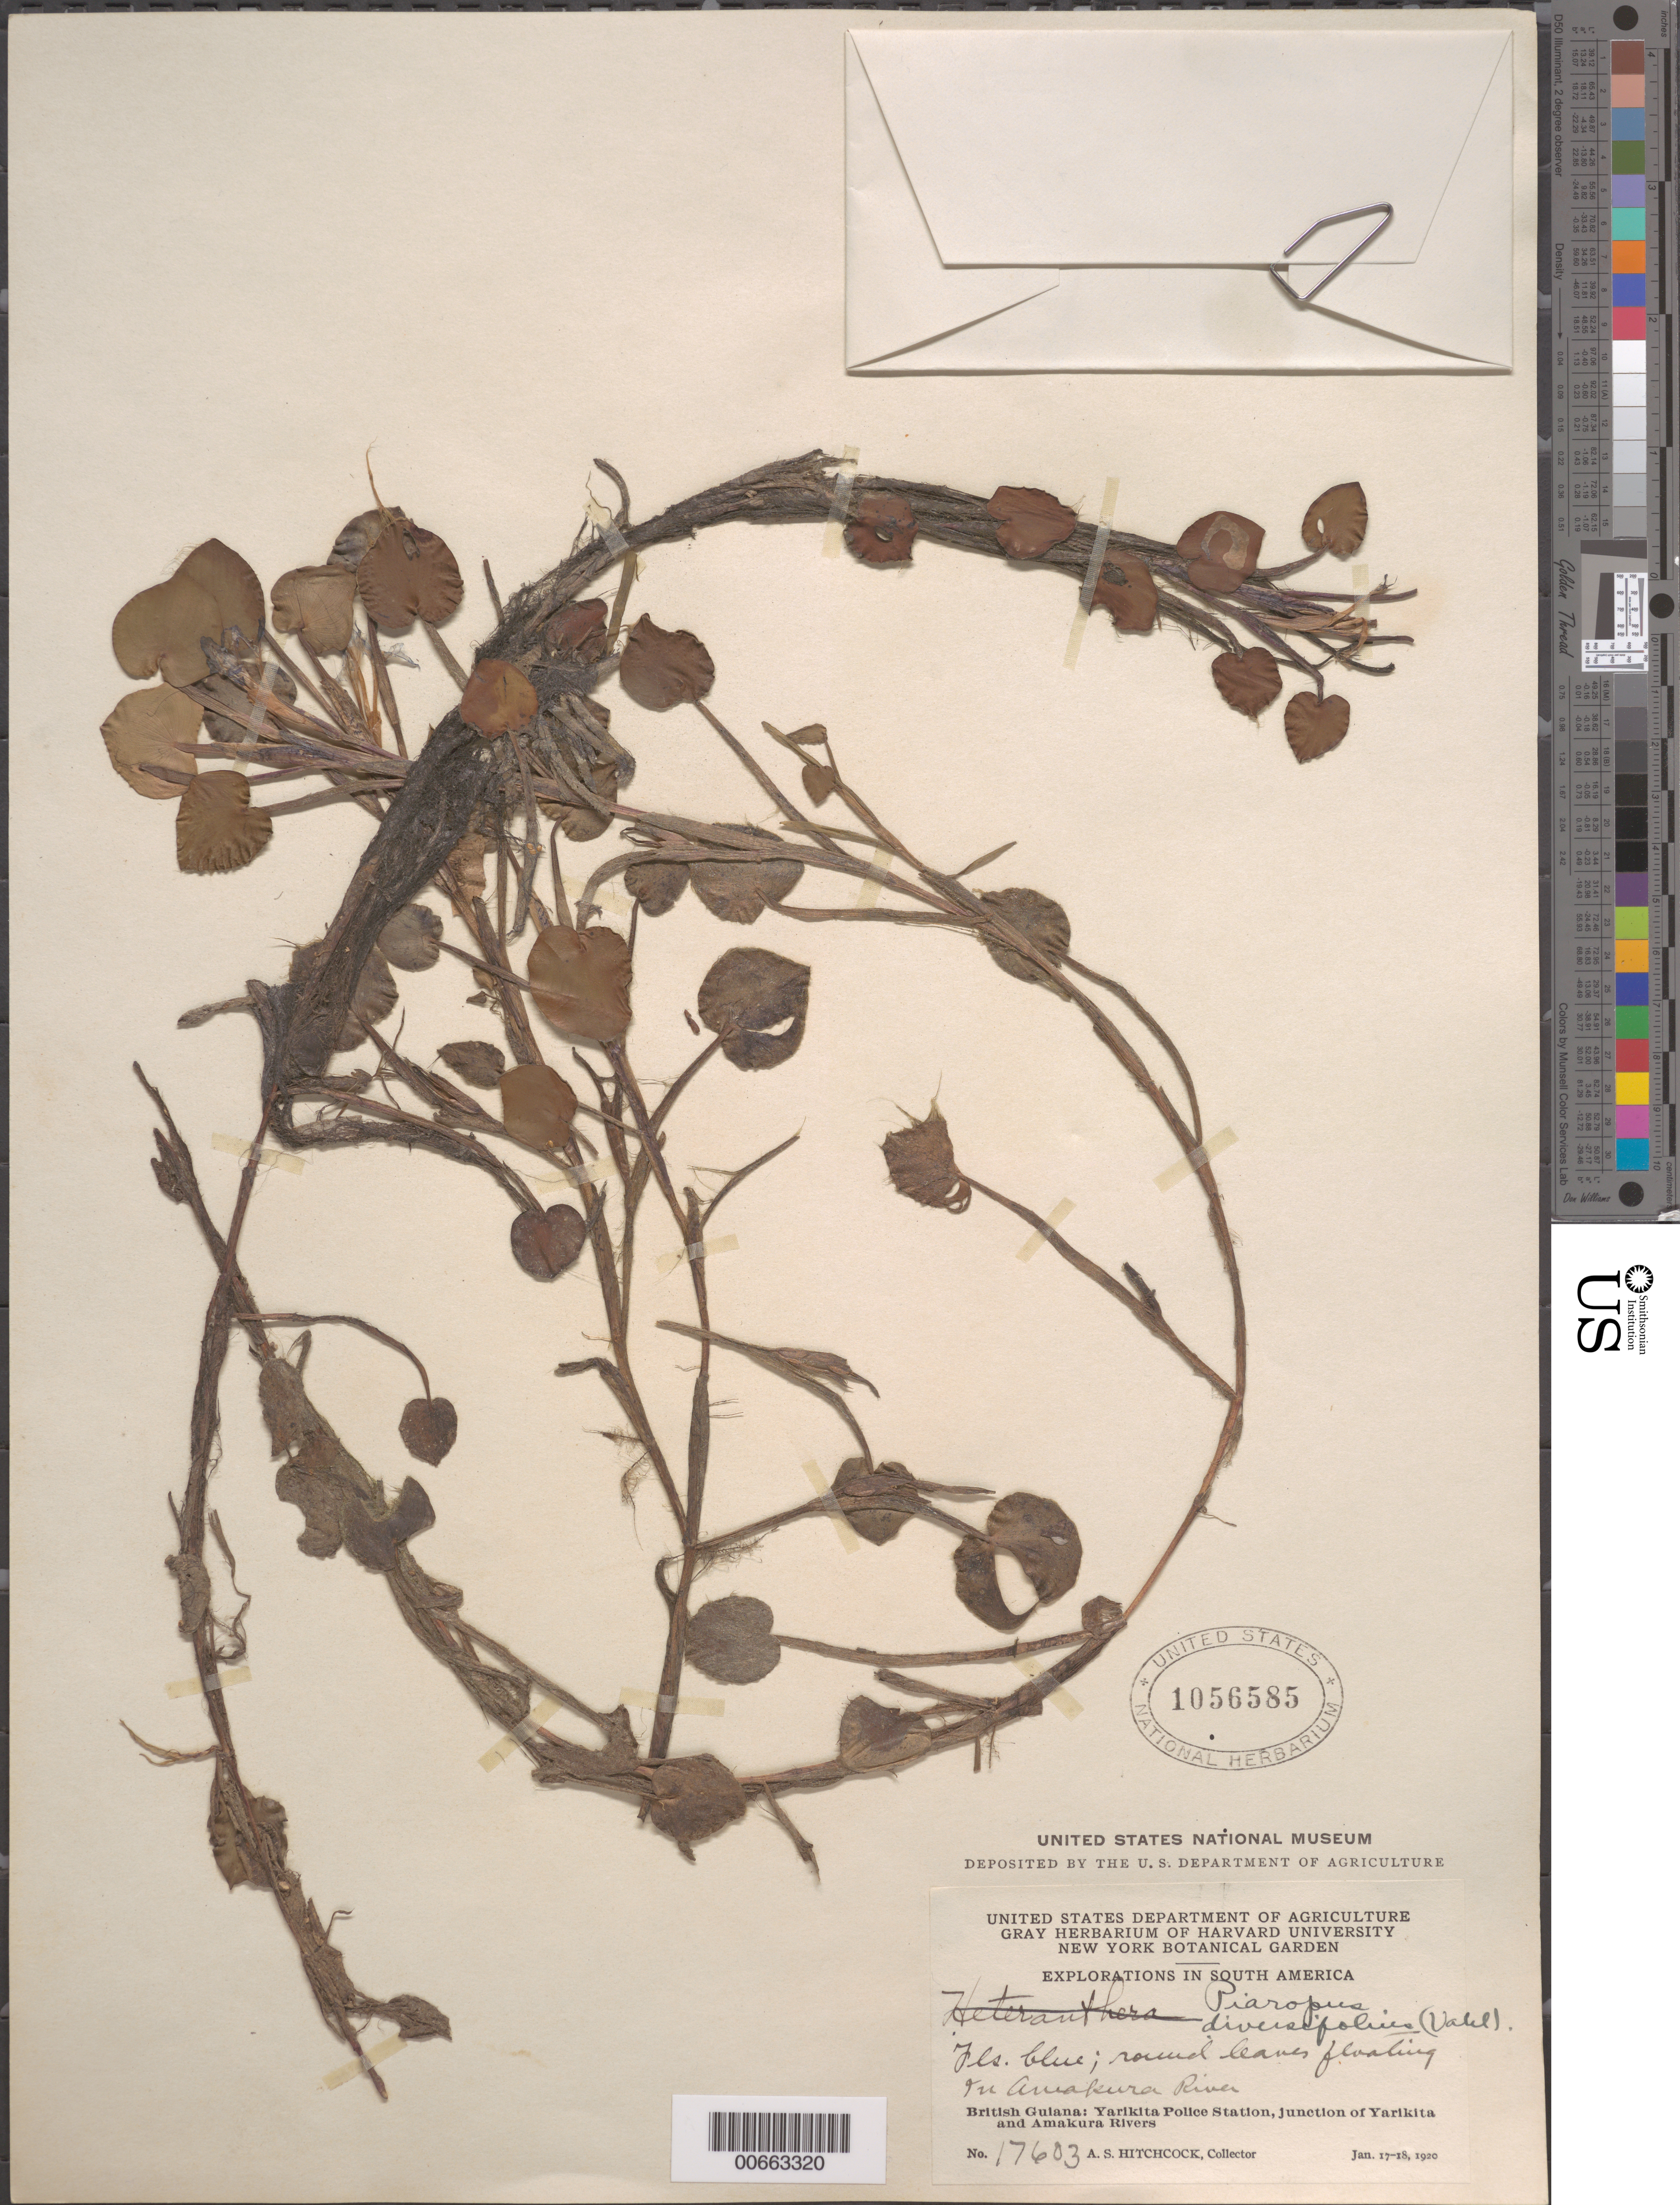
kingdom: Plantae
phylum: Tracheophyta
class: Liliopsida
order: Commelinales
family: Pontederiaceae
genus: Eichhornia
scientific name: Eichhornia diversifolia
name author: (Vahl) Urb.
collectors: A. S. Hitchcock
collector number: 17603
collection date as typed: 17-Jan-20 to 18-Jan-20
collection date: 1920-01-17/1920-01-18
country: Guyana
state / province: Barima-Waini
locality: Yarikita Police Sta., junct. of Yarikita & Amakura Rivers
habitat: In Amakura River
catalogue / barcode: US 1056585